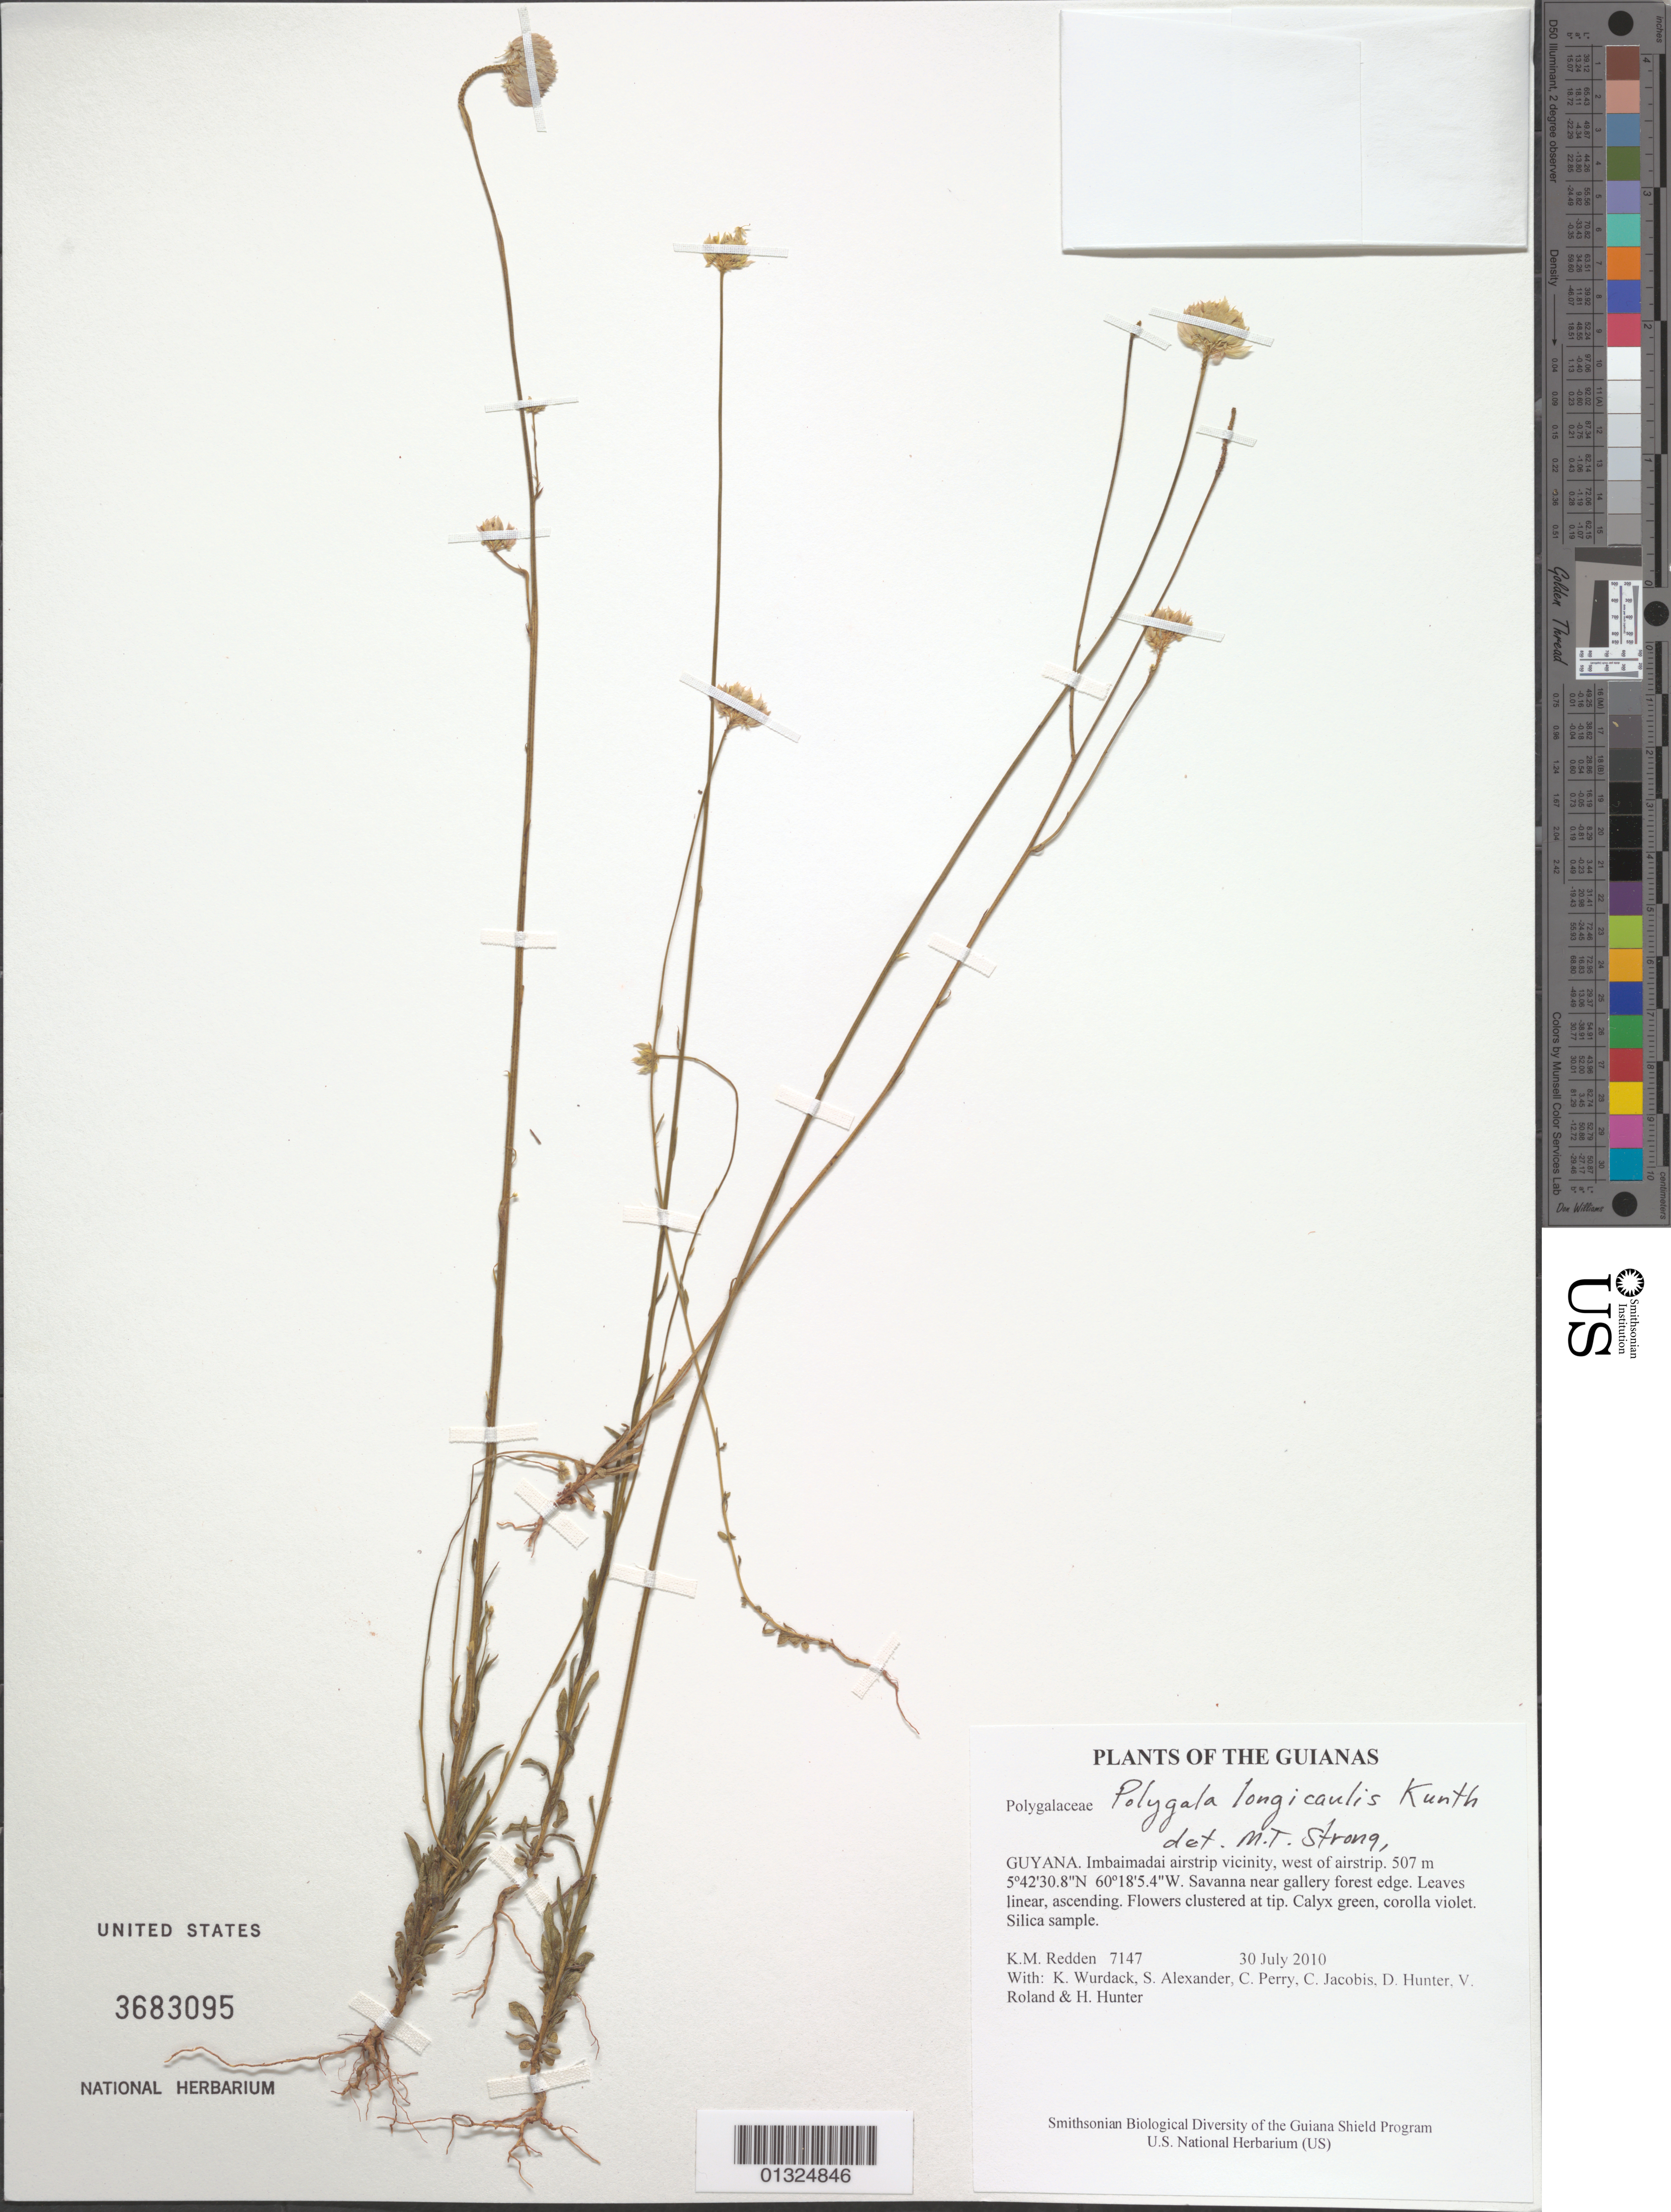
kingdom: Plantae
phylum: Tracheophyta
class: Magnoliopsida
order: Fabales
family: Polygalaceae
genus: Polygala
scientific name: Polygala longicaulis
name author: Kunth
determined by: Strong, M. T., (US), Smithsonian Institution - National Museum of Natural History (UNITED STATES)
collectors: K. M. Redden, K. Wurdack, S. N. Alexander, C. Perry, C. Jacobis, D. Hunter, V. Roland & H. Hunter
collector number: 7147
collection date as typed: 30 July 2010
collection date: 2010-07-30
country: Guyana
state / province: Cuyuni-Mazaruni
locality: Imbaimadai airstrip vicinity, west of airstrip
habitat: Savanna near gallery forest edge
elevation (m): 507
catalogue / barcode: US 3683095